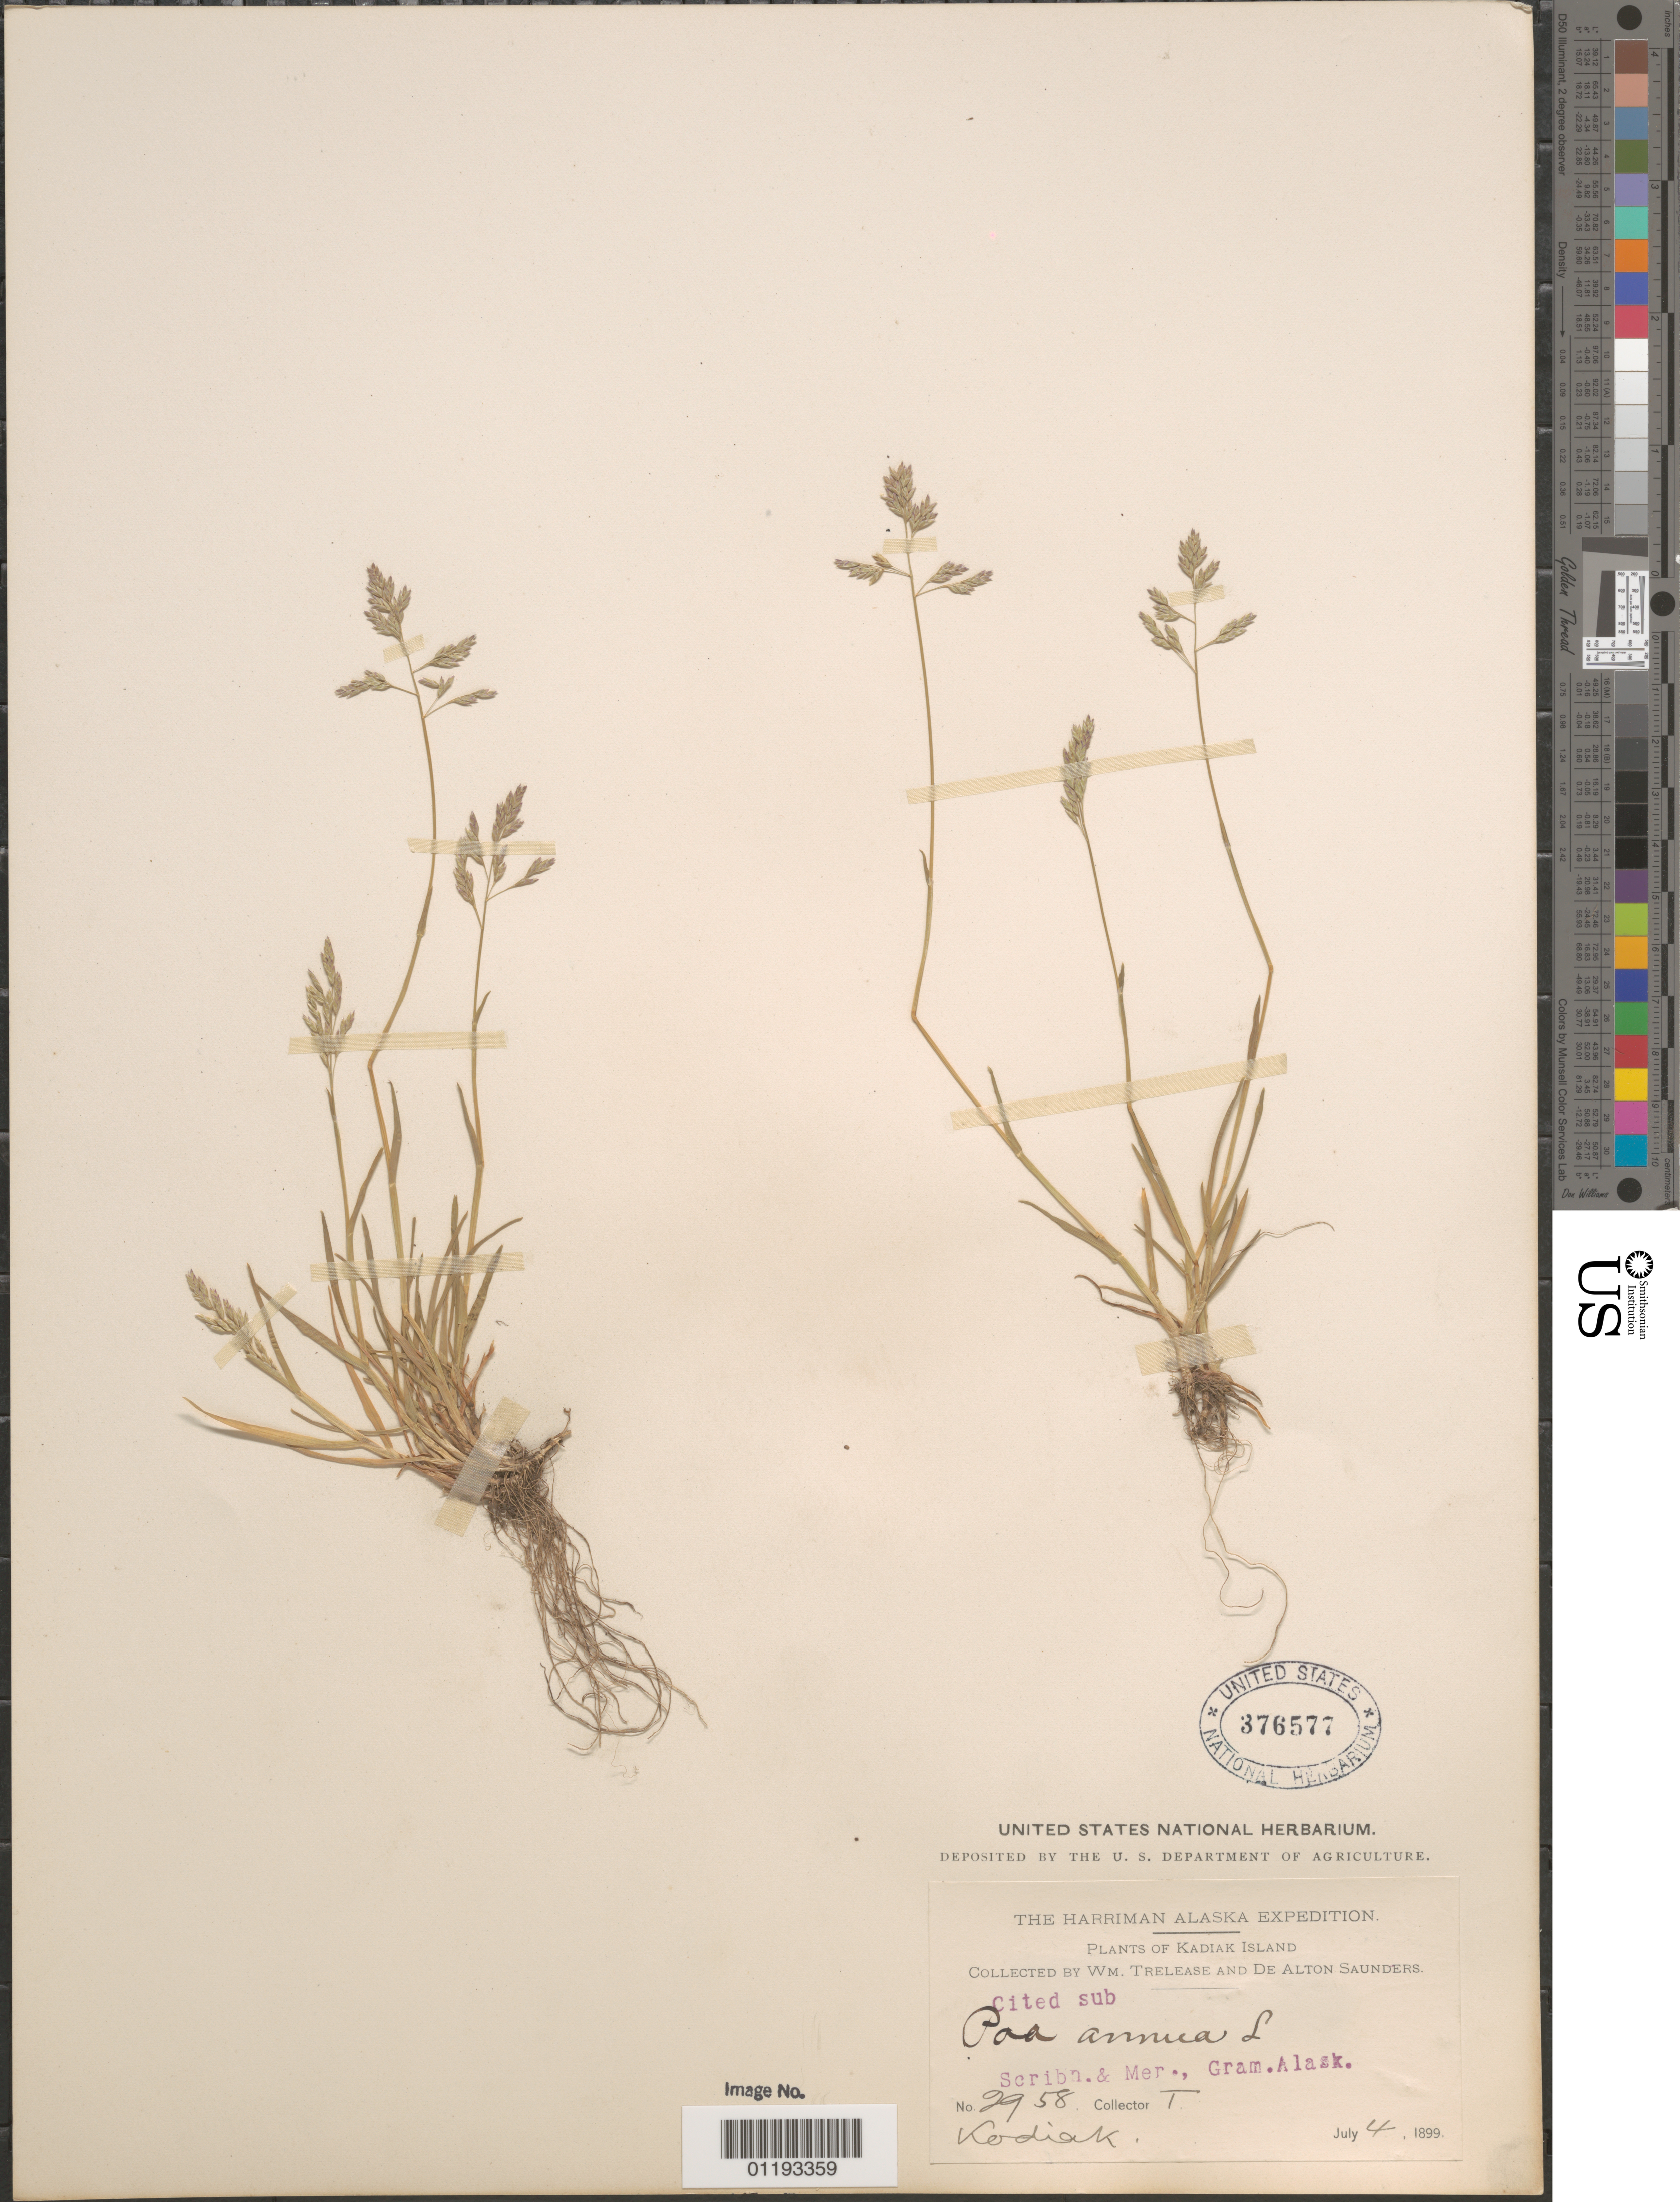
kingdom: Plantae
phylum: Tracheophyta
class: Liliopsida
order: Poales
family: Poaceae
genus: Poa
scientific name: Poa annua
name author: L.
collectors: W. Trelease & D. Saunders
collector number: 2958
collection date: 1899-07-04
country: United States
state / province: Alaska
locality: Kadiak Island.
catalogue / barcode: US 376577